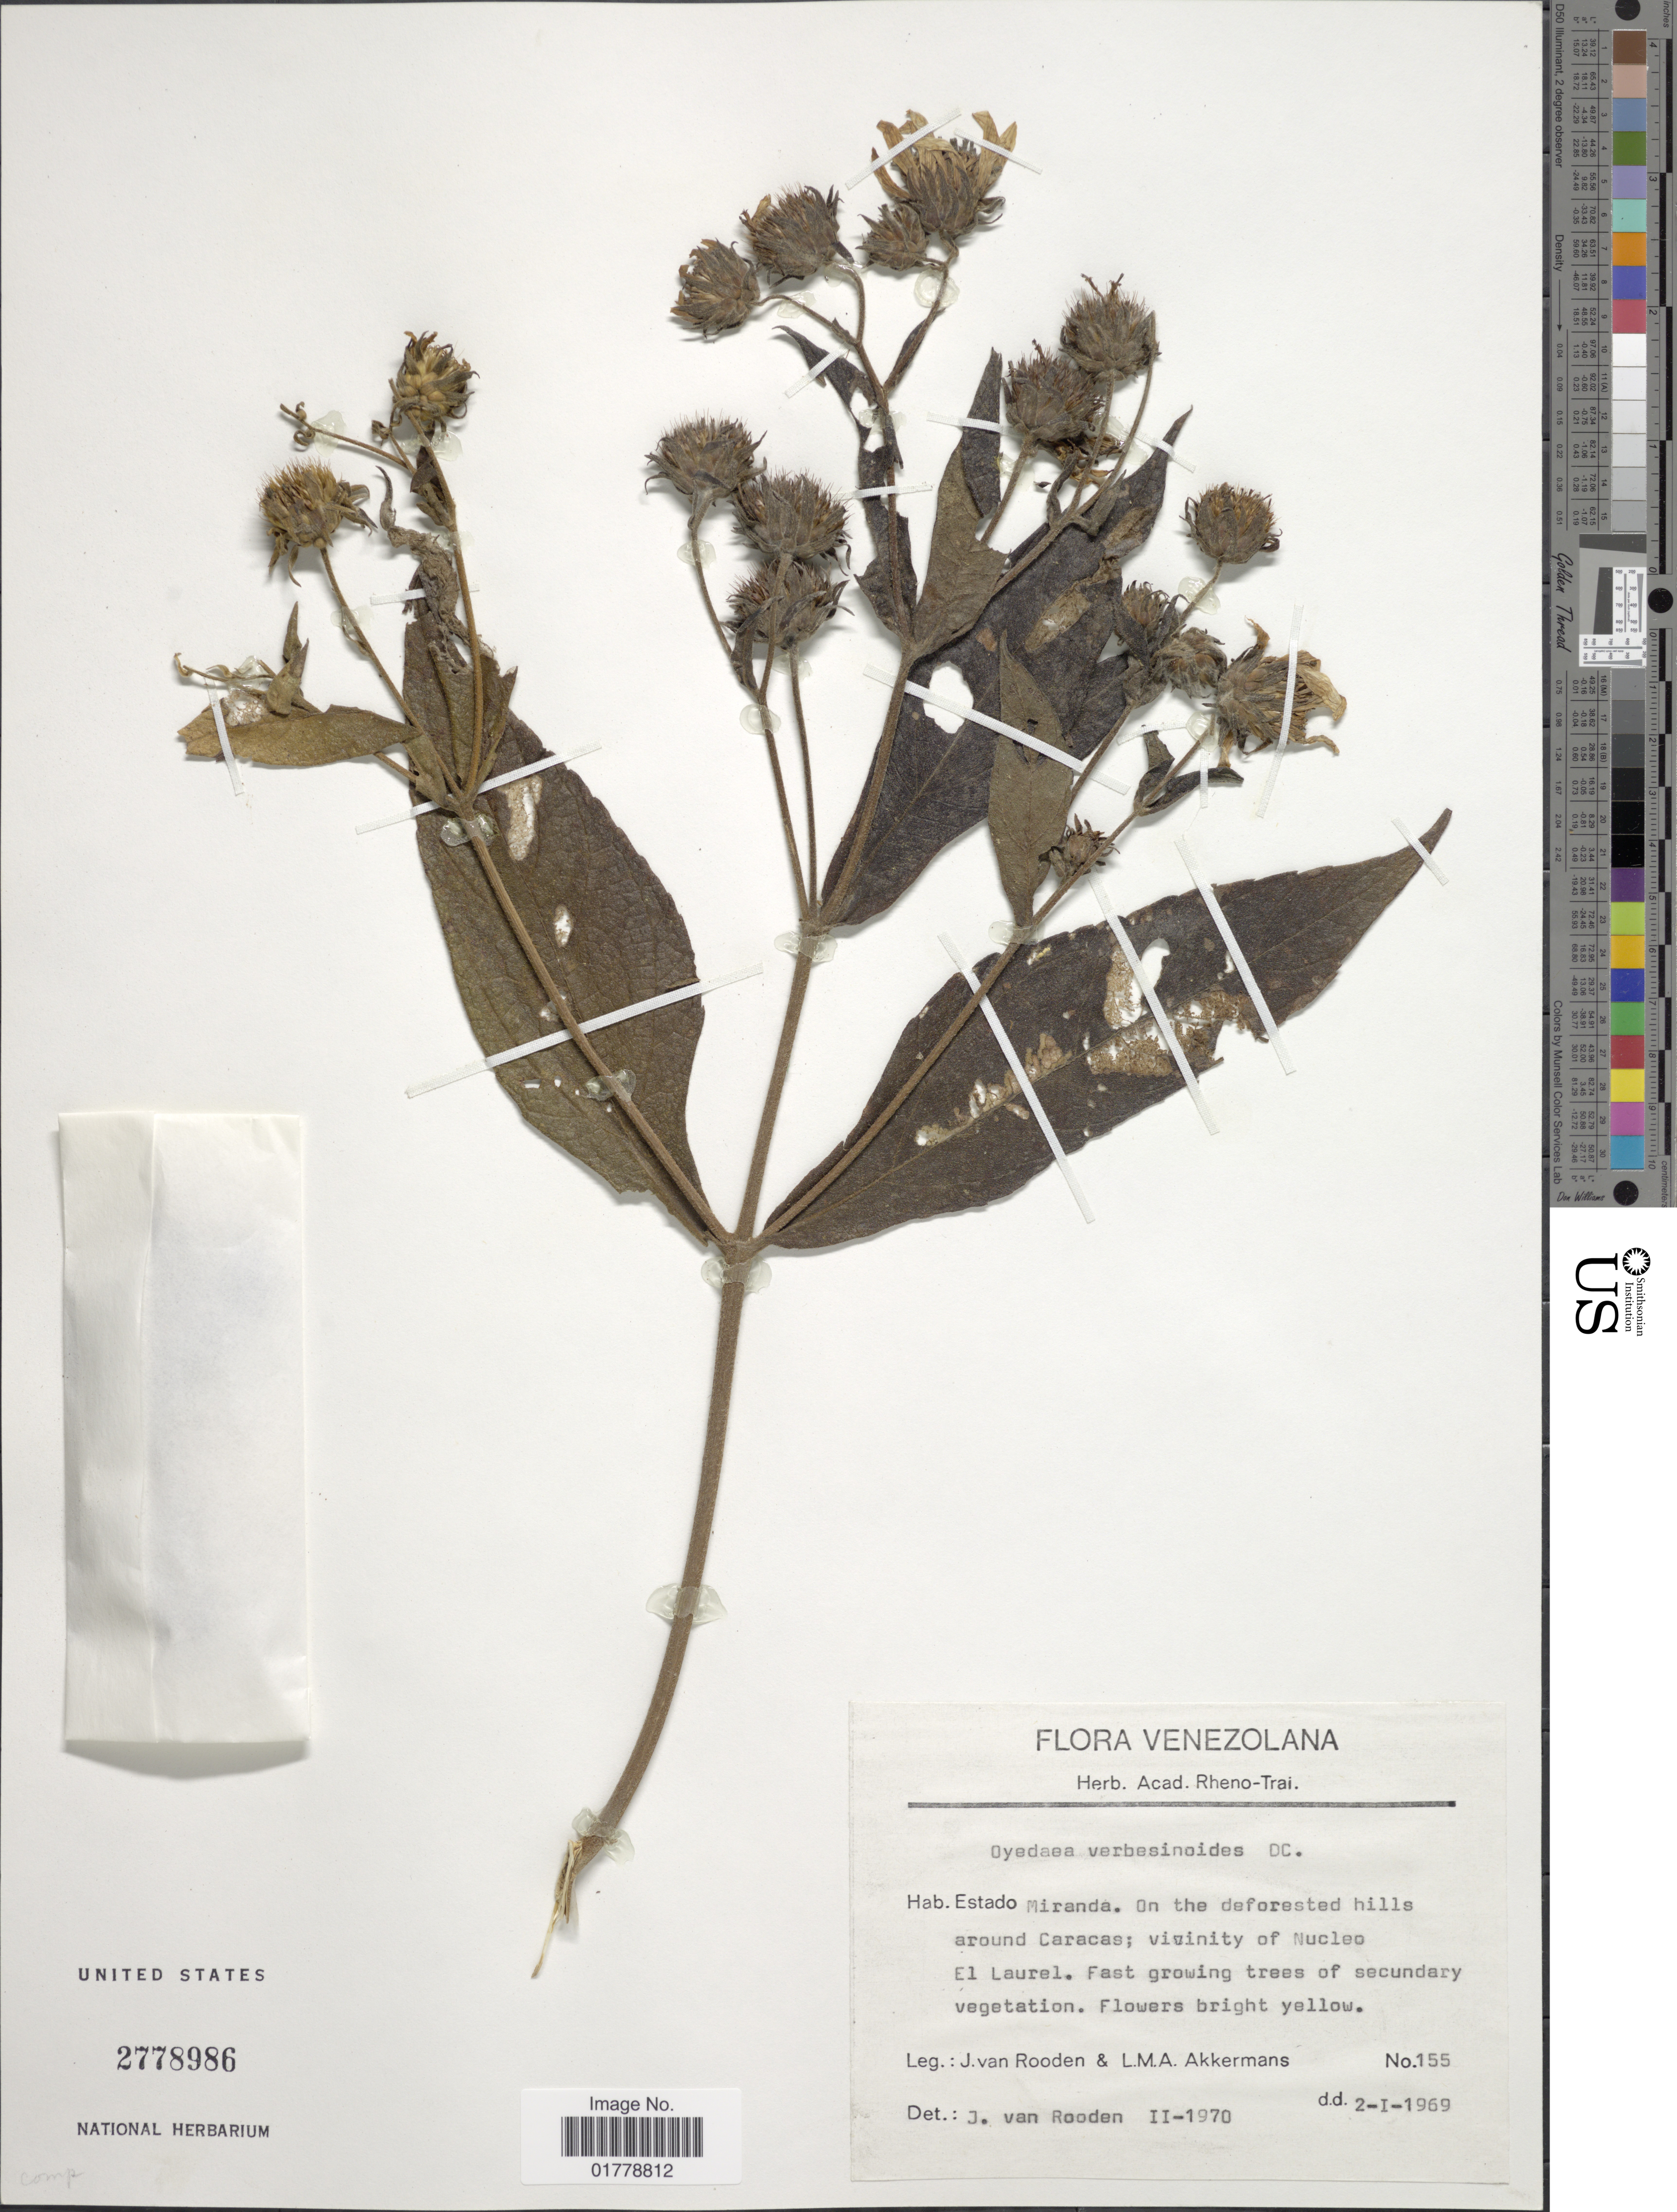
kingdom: Plantae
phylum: Tracheophyta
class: Magnoliopsida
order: Asterales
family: Asteraceae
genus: Oyedaea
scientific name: Oyedaea verbesinoides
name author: DC.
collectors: J. Van Rooden & L. M. Akkermans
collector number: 155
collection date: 1969-01-02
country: Venezuela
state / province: Miranda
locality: On the deforested hills around Caracas; vicinity of Nucleo El Laurel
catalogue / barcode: US 2778986